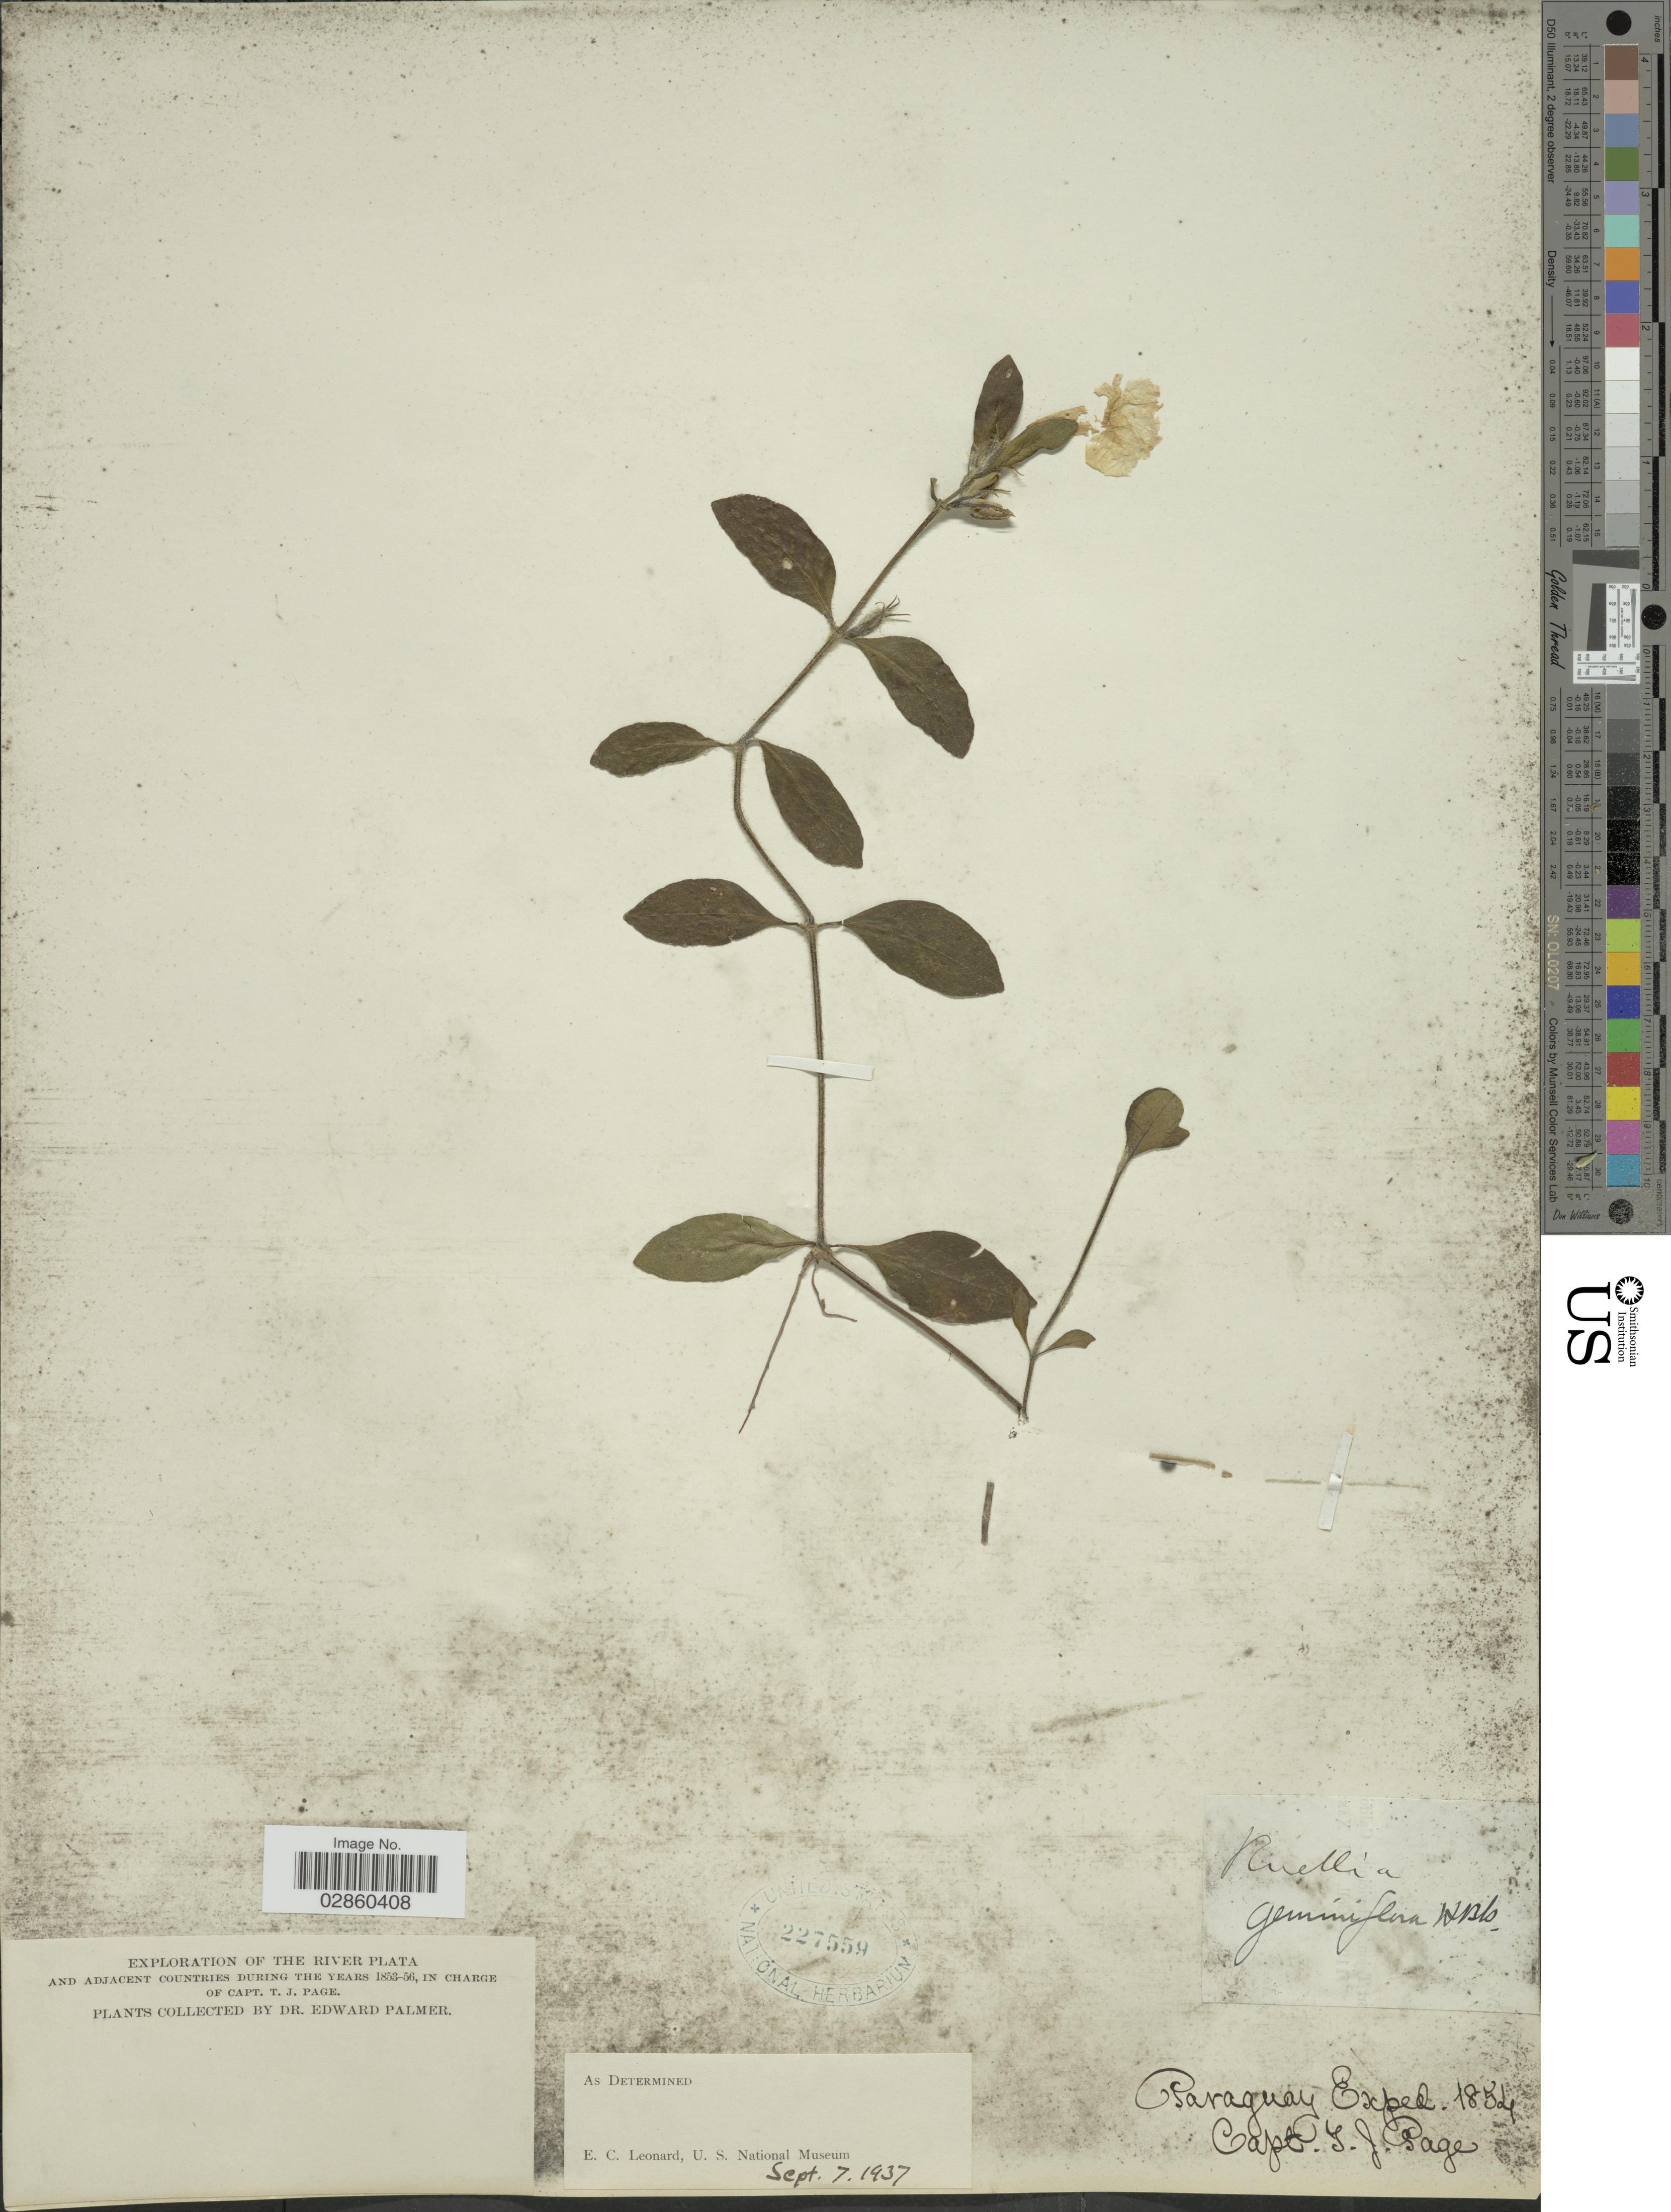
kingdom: Plantae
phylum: Tracheophyta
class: Magnoliopsida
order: Lamiales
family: Acanthaceae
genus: Ruellia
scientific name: Ruellia geminiflora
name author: Kunth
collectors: E. Palmer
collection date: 1853/1856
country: Paraguay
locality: River Plata.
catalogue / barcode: US 227559